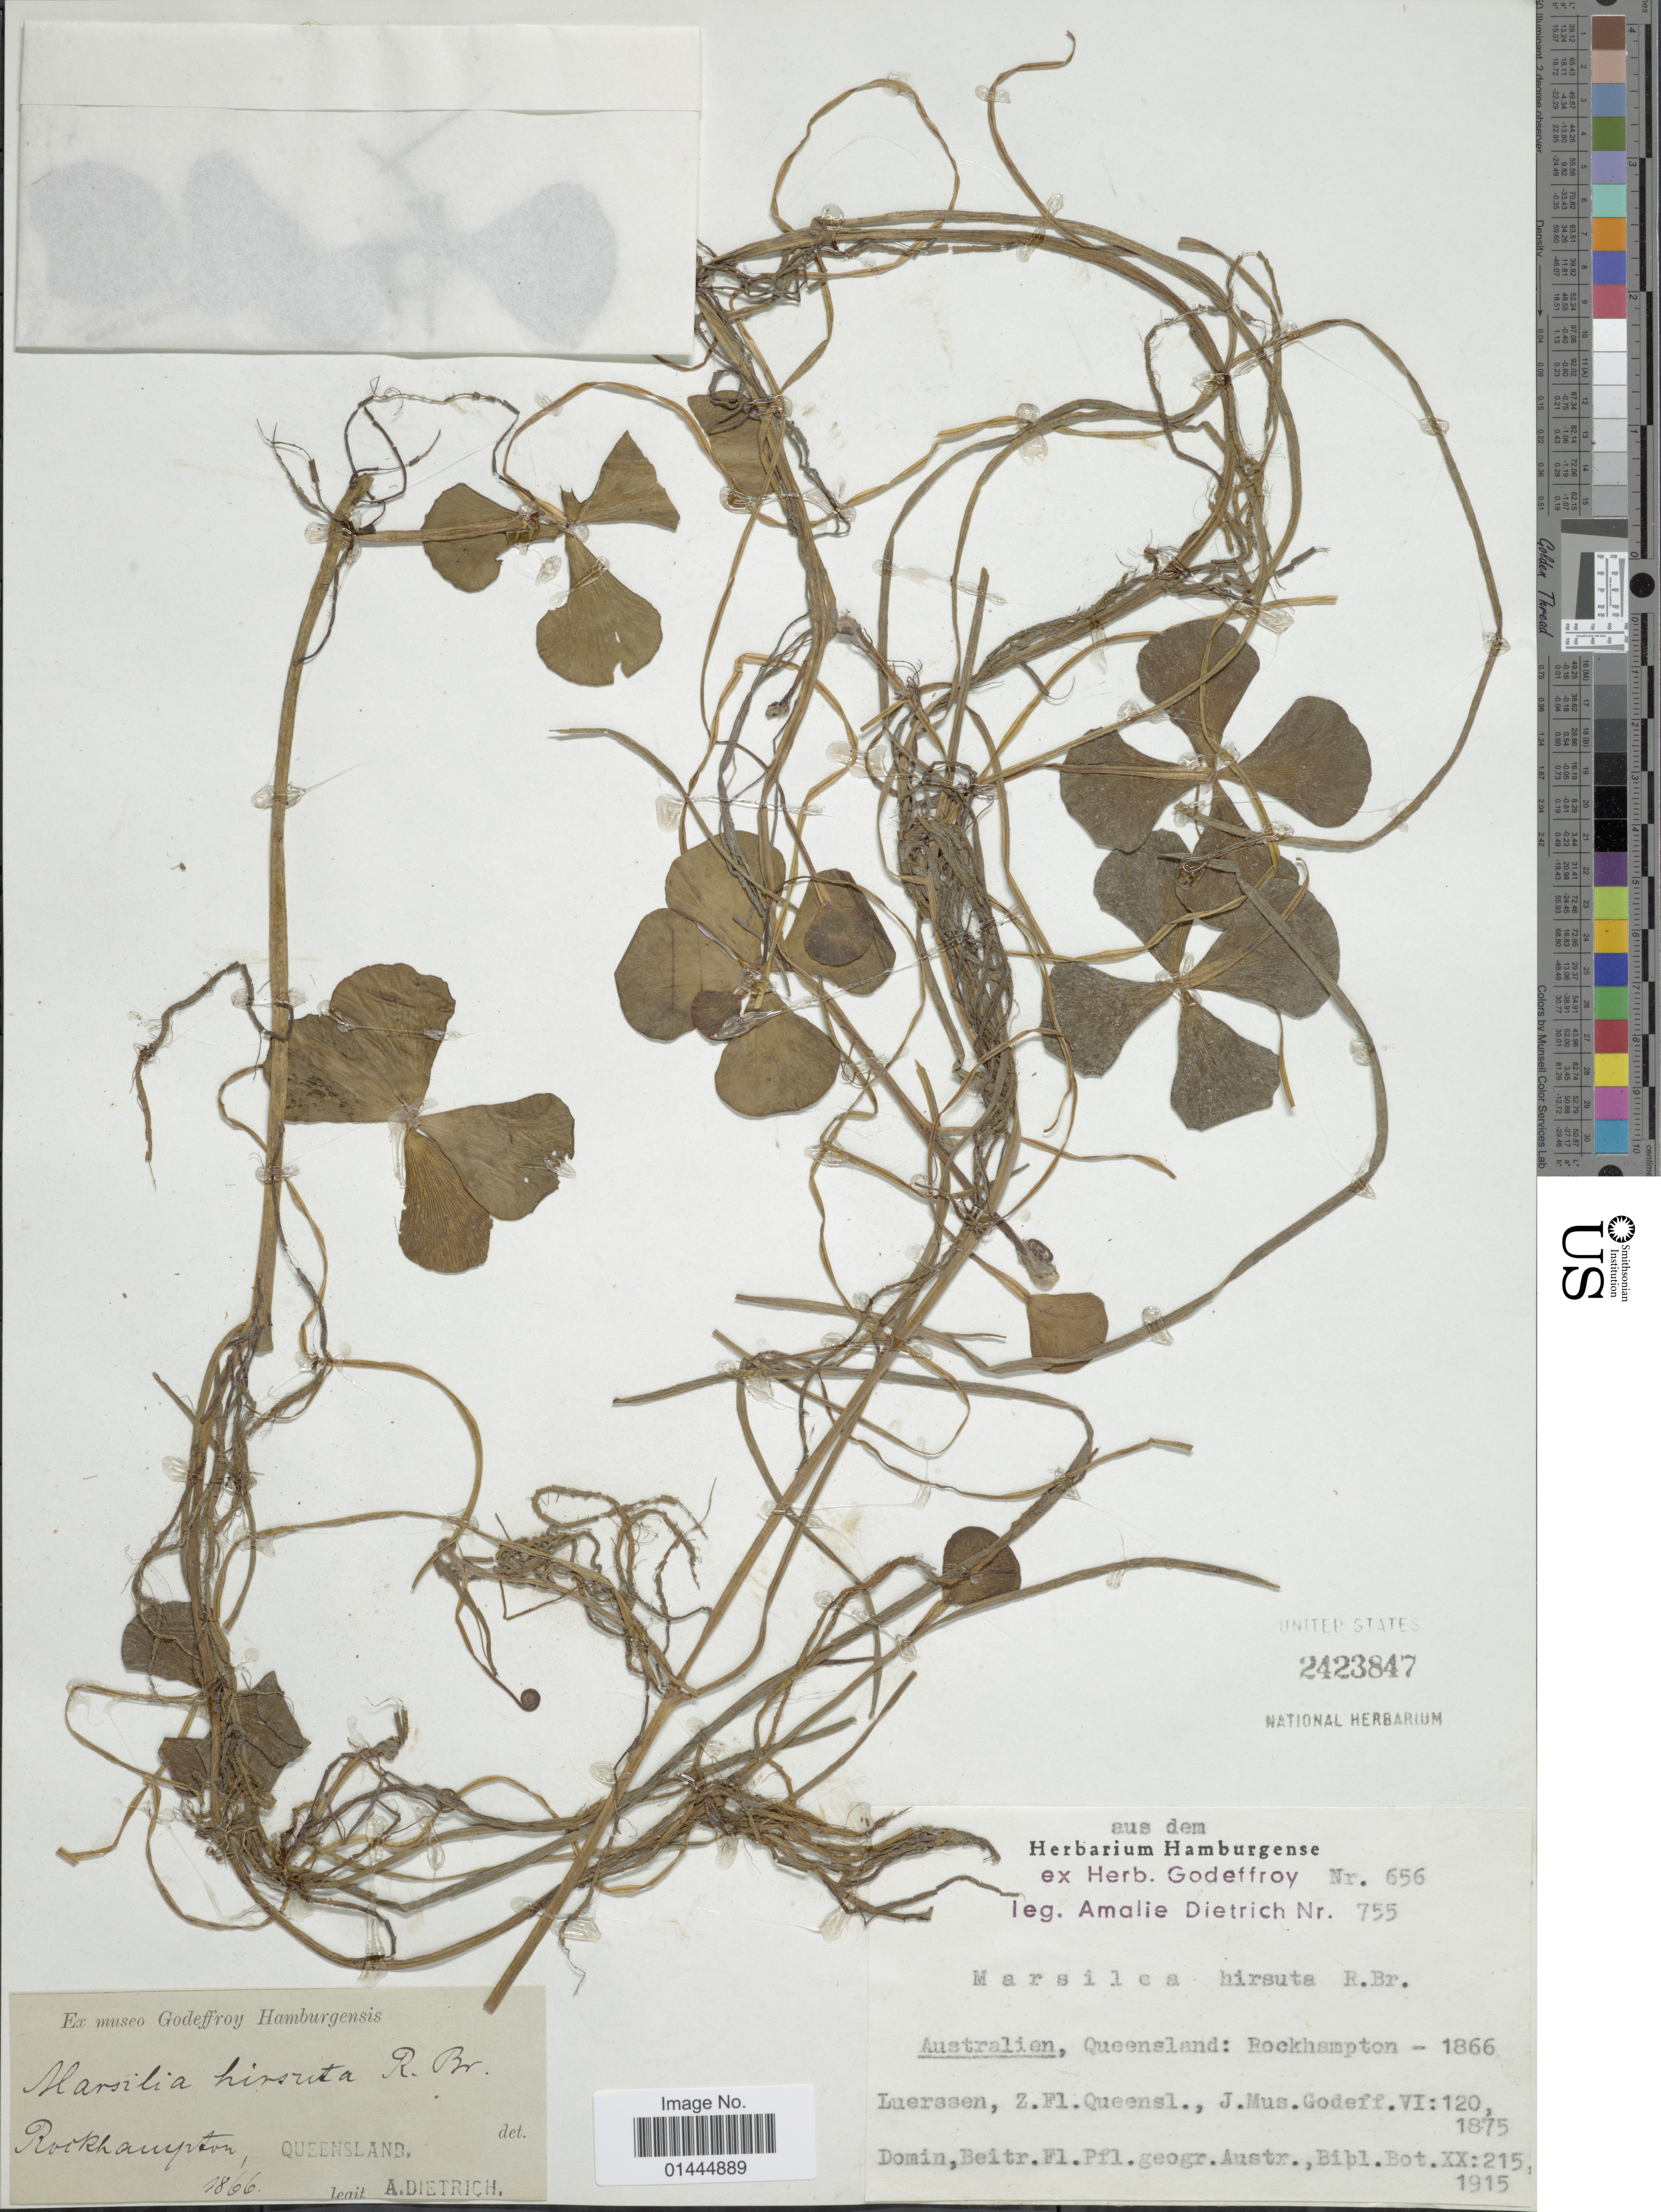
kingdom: Plantae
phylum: Tracheophyta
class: Polypodiopsida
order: Salviniales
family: Marsileaceae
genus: Marsilea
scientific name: Marsilea hirsuta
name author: R. Br.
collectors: A. Dietrich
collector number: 755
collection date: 1866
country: Australia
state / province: Queensland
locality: Rockhampton, Luerssen [unsure placement], Z.Fl. Queensl. [unsure placement]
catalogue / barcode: US 2423847